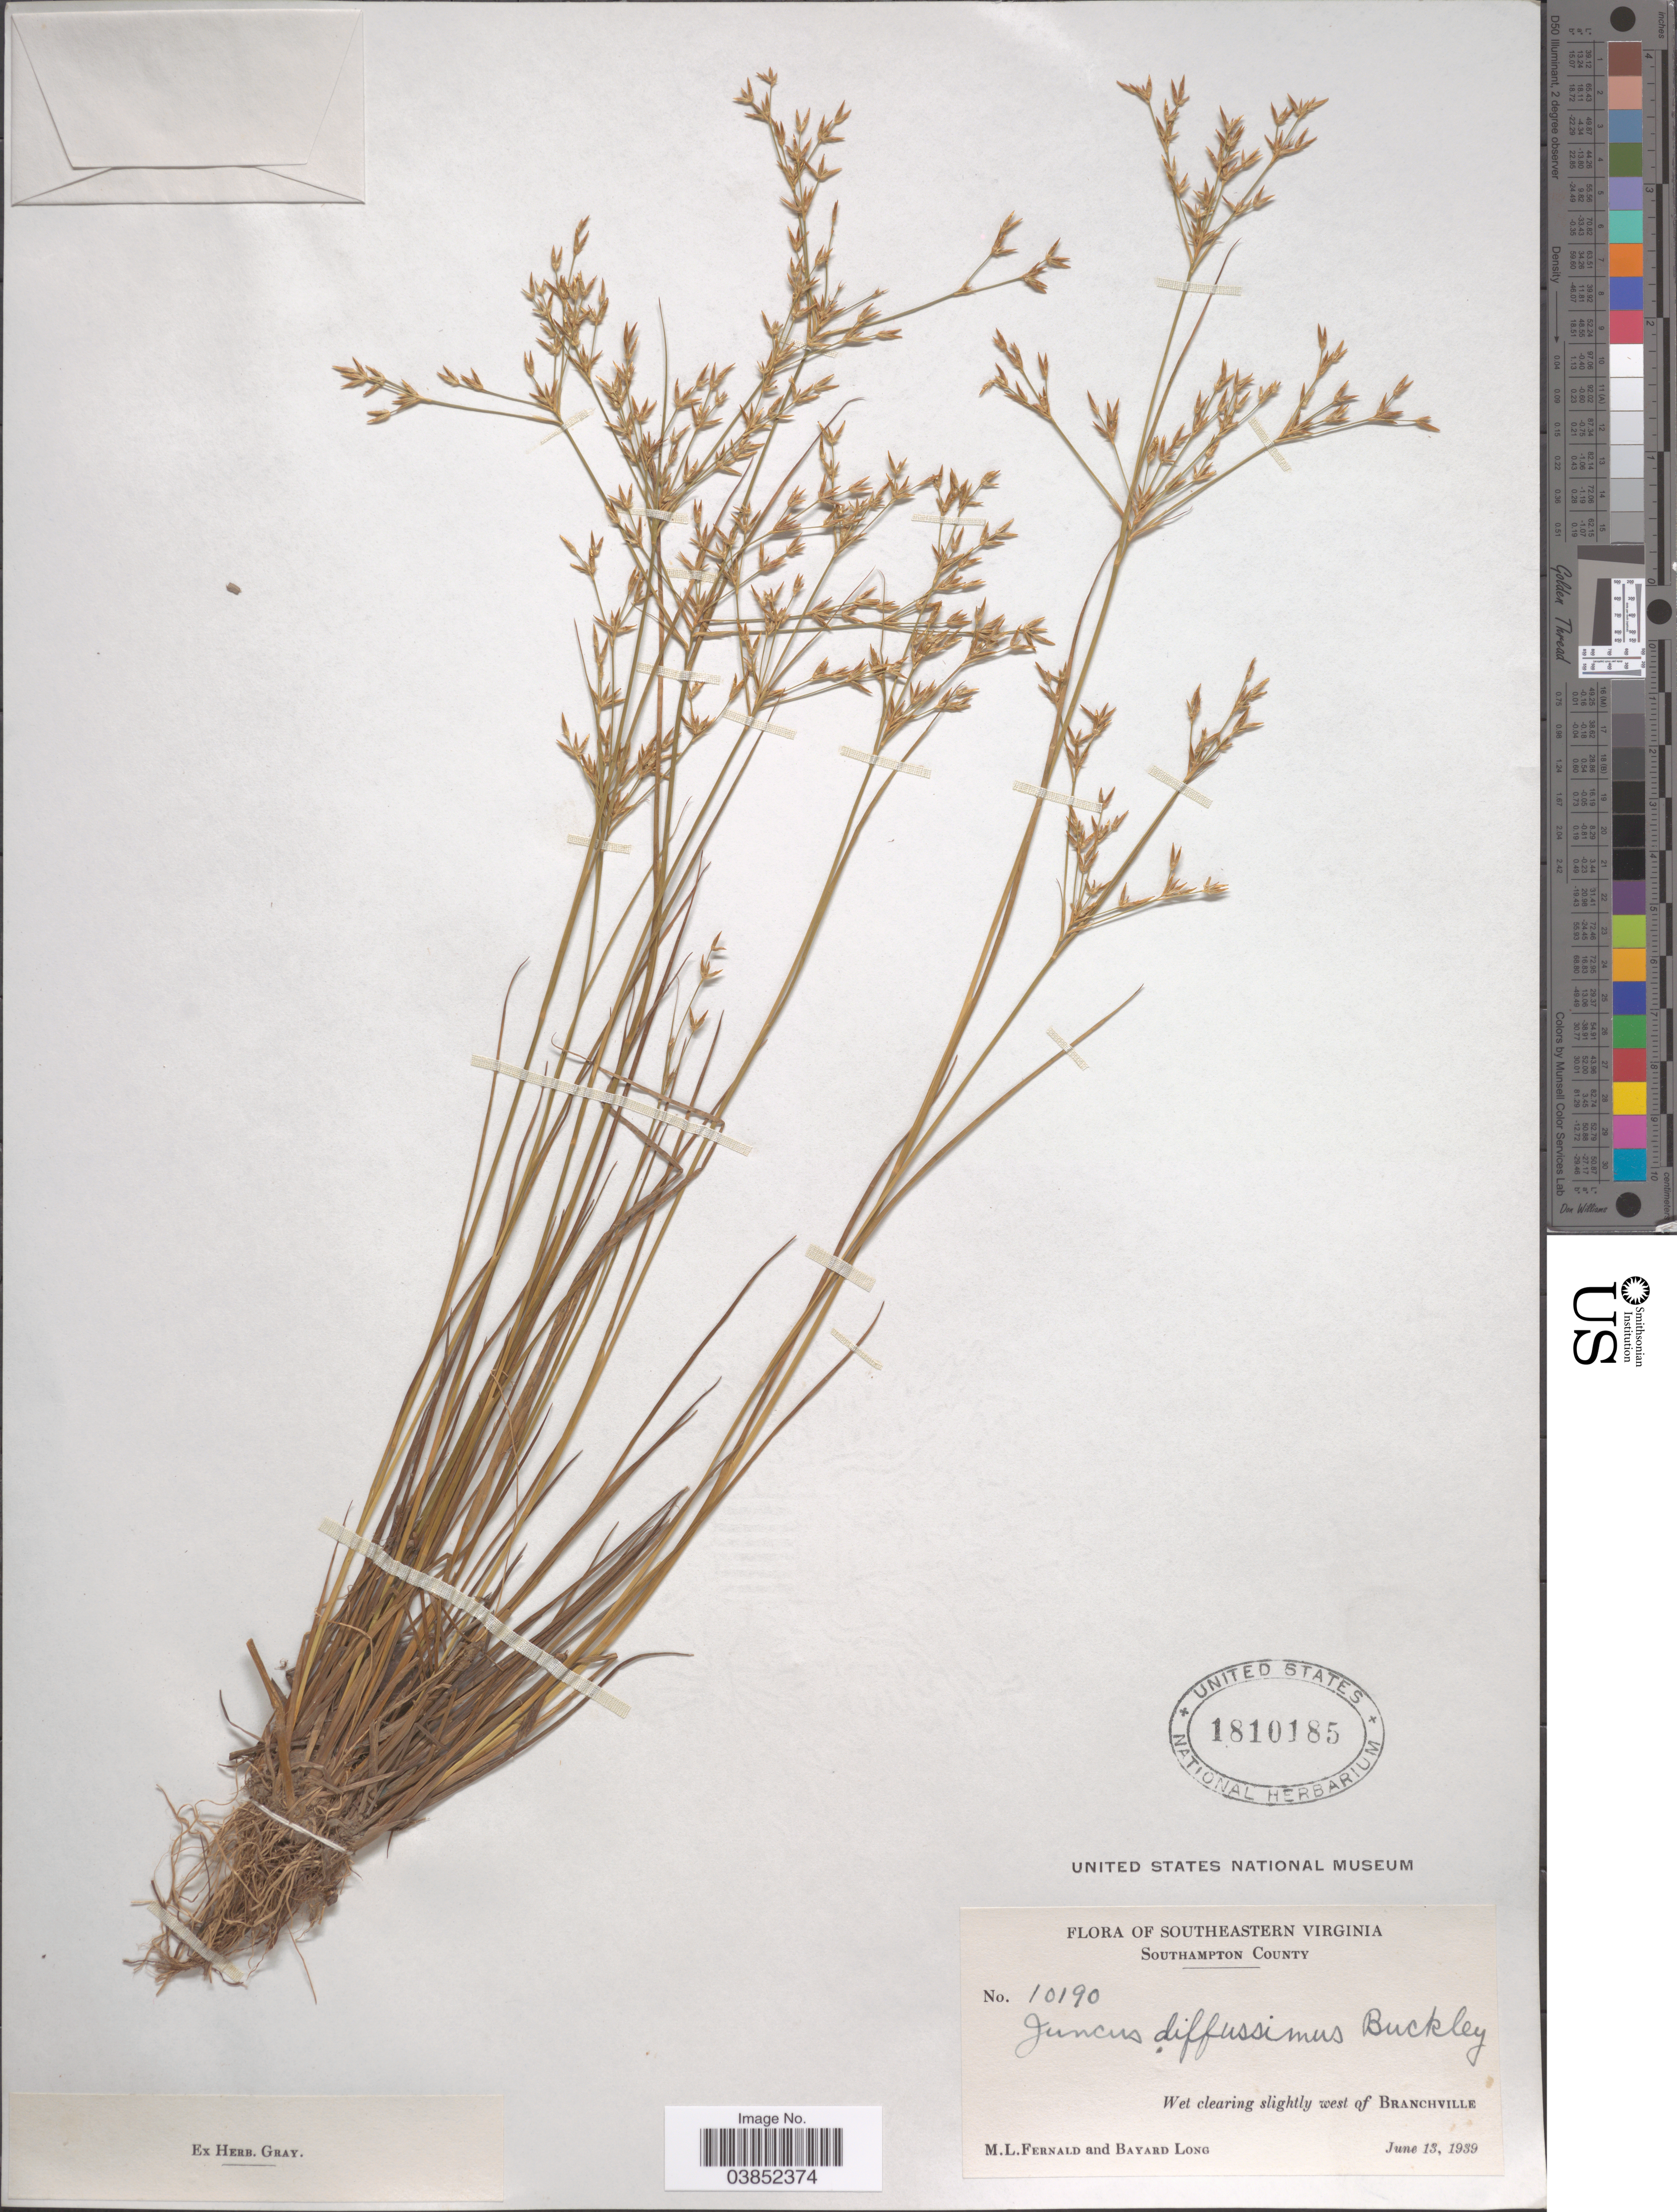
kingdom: Plantae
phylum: Tracheophyta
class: Liliopsida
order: Poales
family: Juncaceae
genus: Juncus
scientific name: Juncus diffusissimus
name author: Buckley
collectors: M. L. Fernald & B. Long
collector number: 10190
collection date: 1939-06-13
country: United States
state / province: Virginia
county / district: Southampton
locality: Southeastern Virginia. Southampton County. Wet clearing slightly west of Branchville.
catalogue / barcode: US 1810185